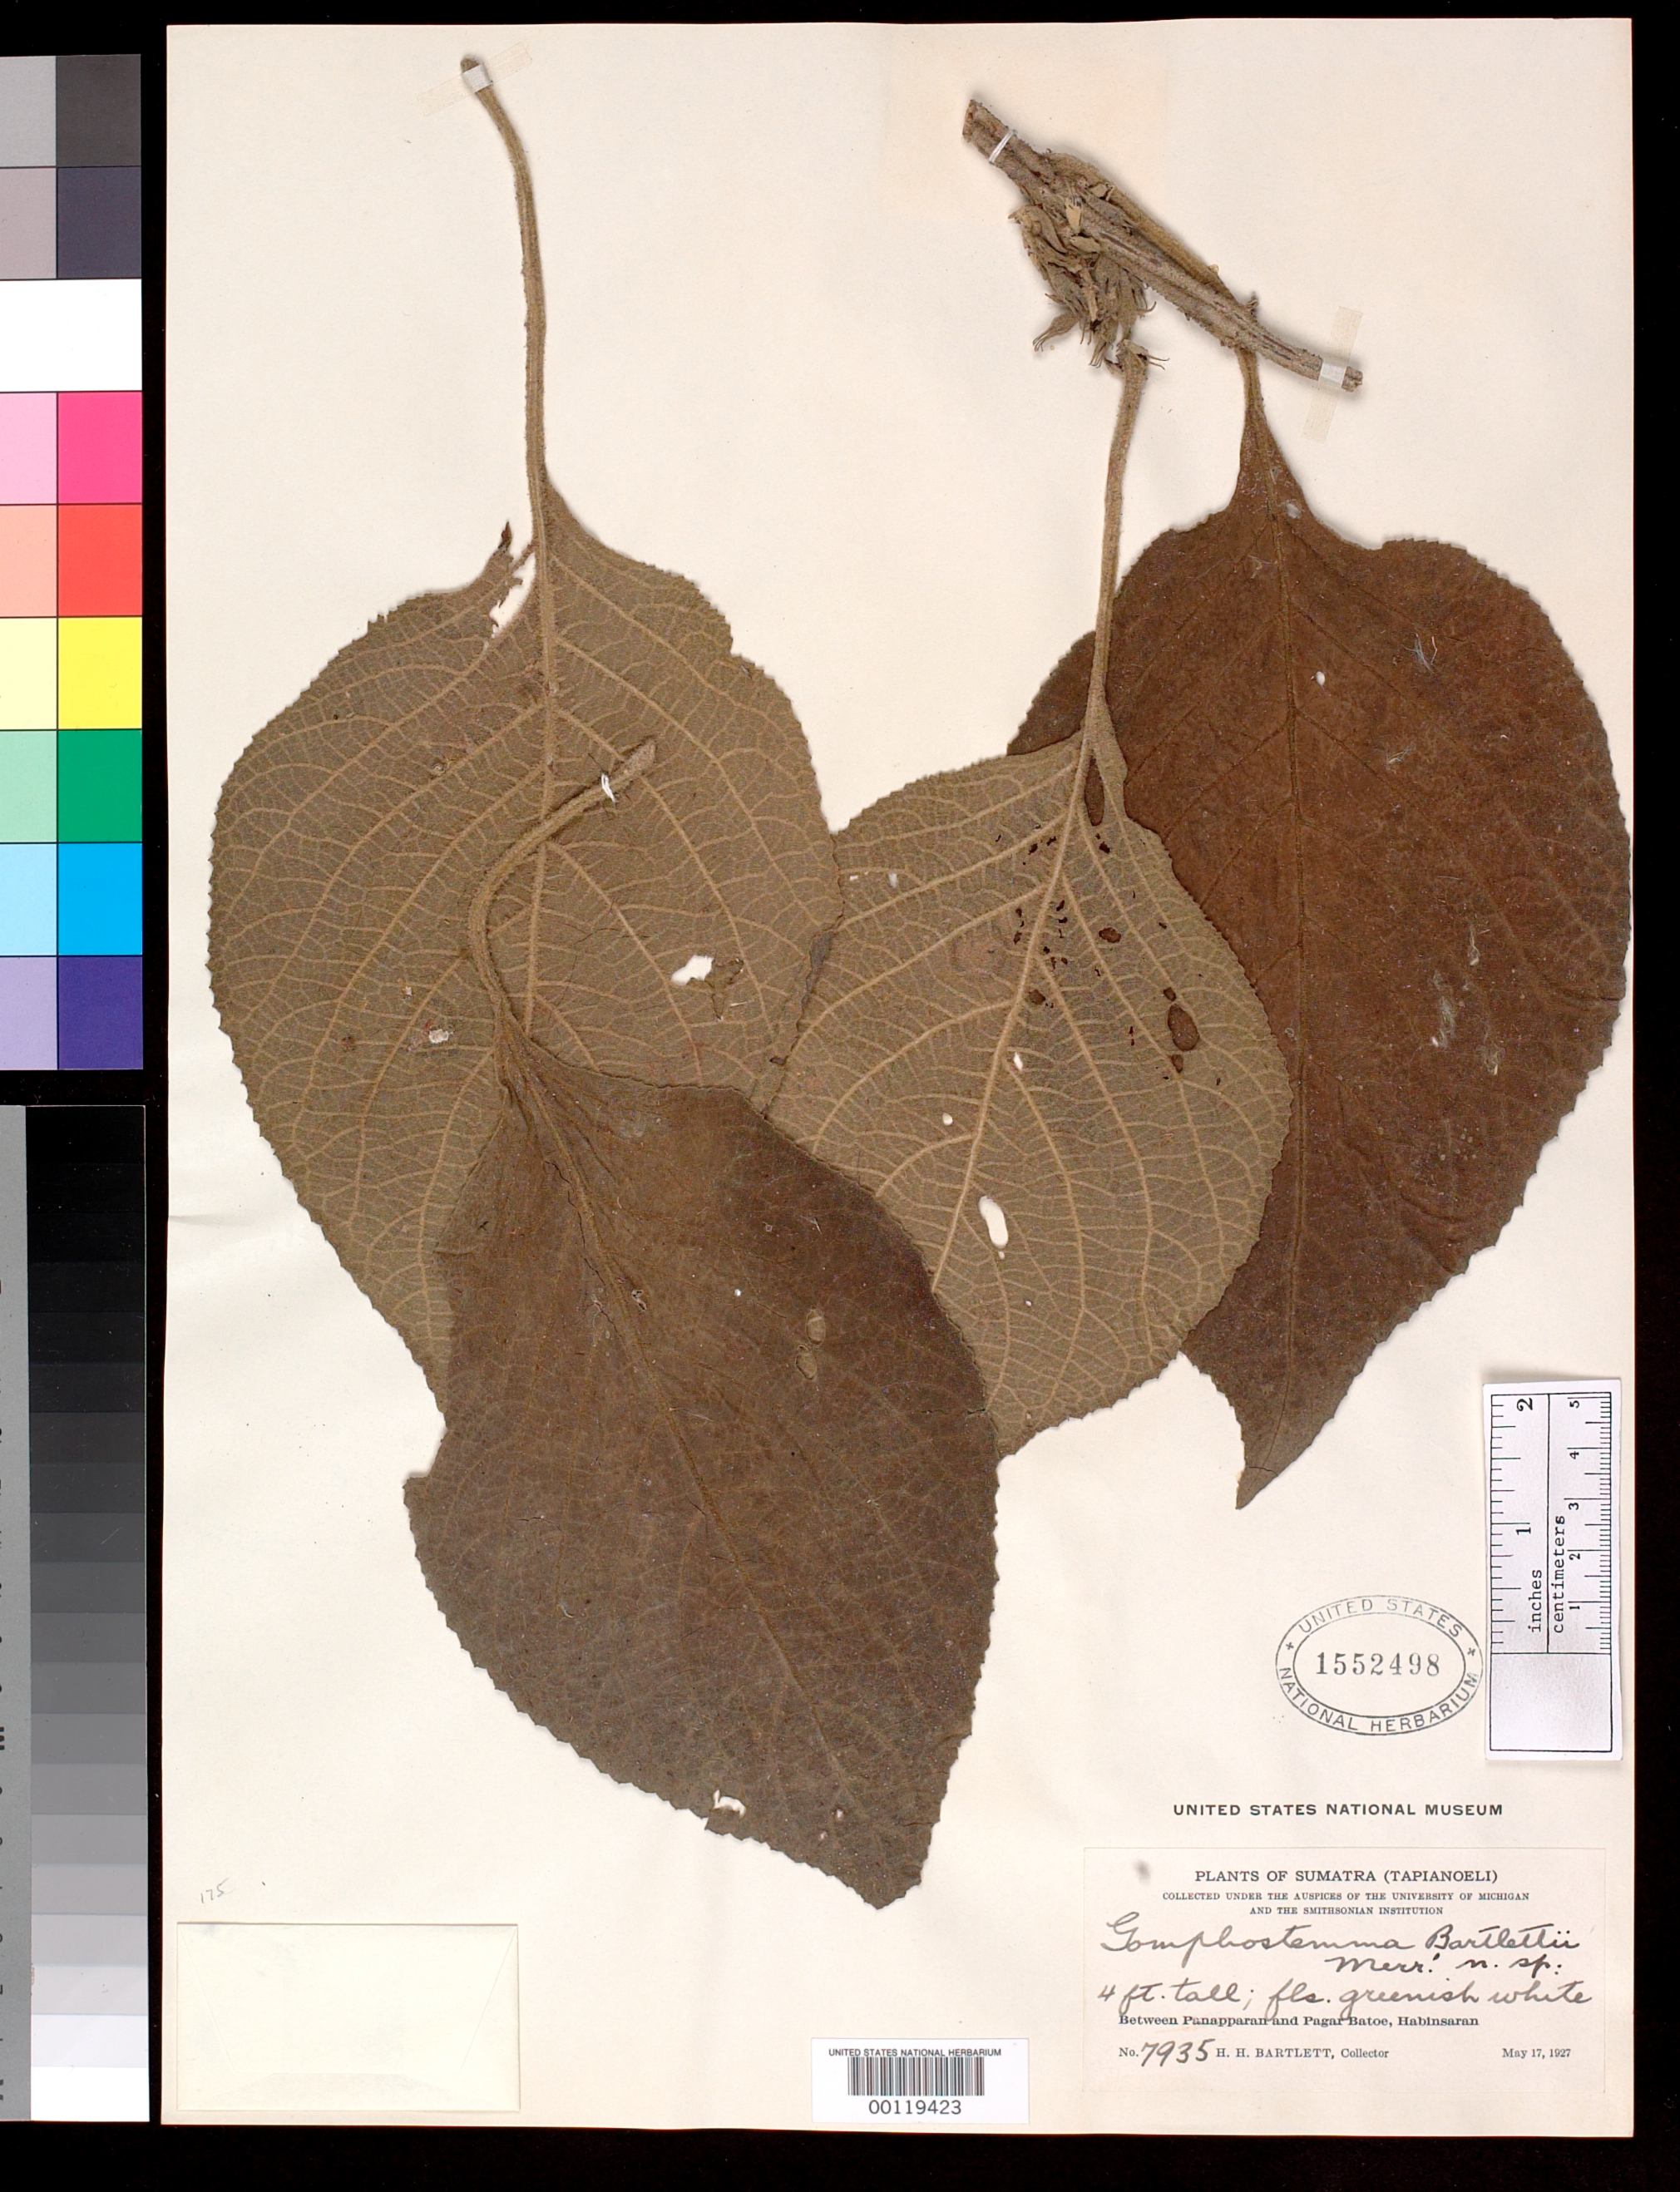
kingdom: Plantae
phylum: Tracheophyta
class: Magnoliopsida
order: Lamiales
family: Lamiaceae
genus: Gomphostemma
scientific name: Gomphostemma bartlettii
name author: Merr.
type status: Isotype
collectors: H. H. Bartlett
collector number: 7935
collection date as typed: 17 May 1927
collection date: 1927-05-17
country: Indonesia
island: Sumatra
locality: Between Panapparan & Pagar Batoe, Habinsaran.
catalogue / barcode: US 1552498